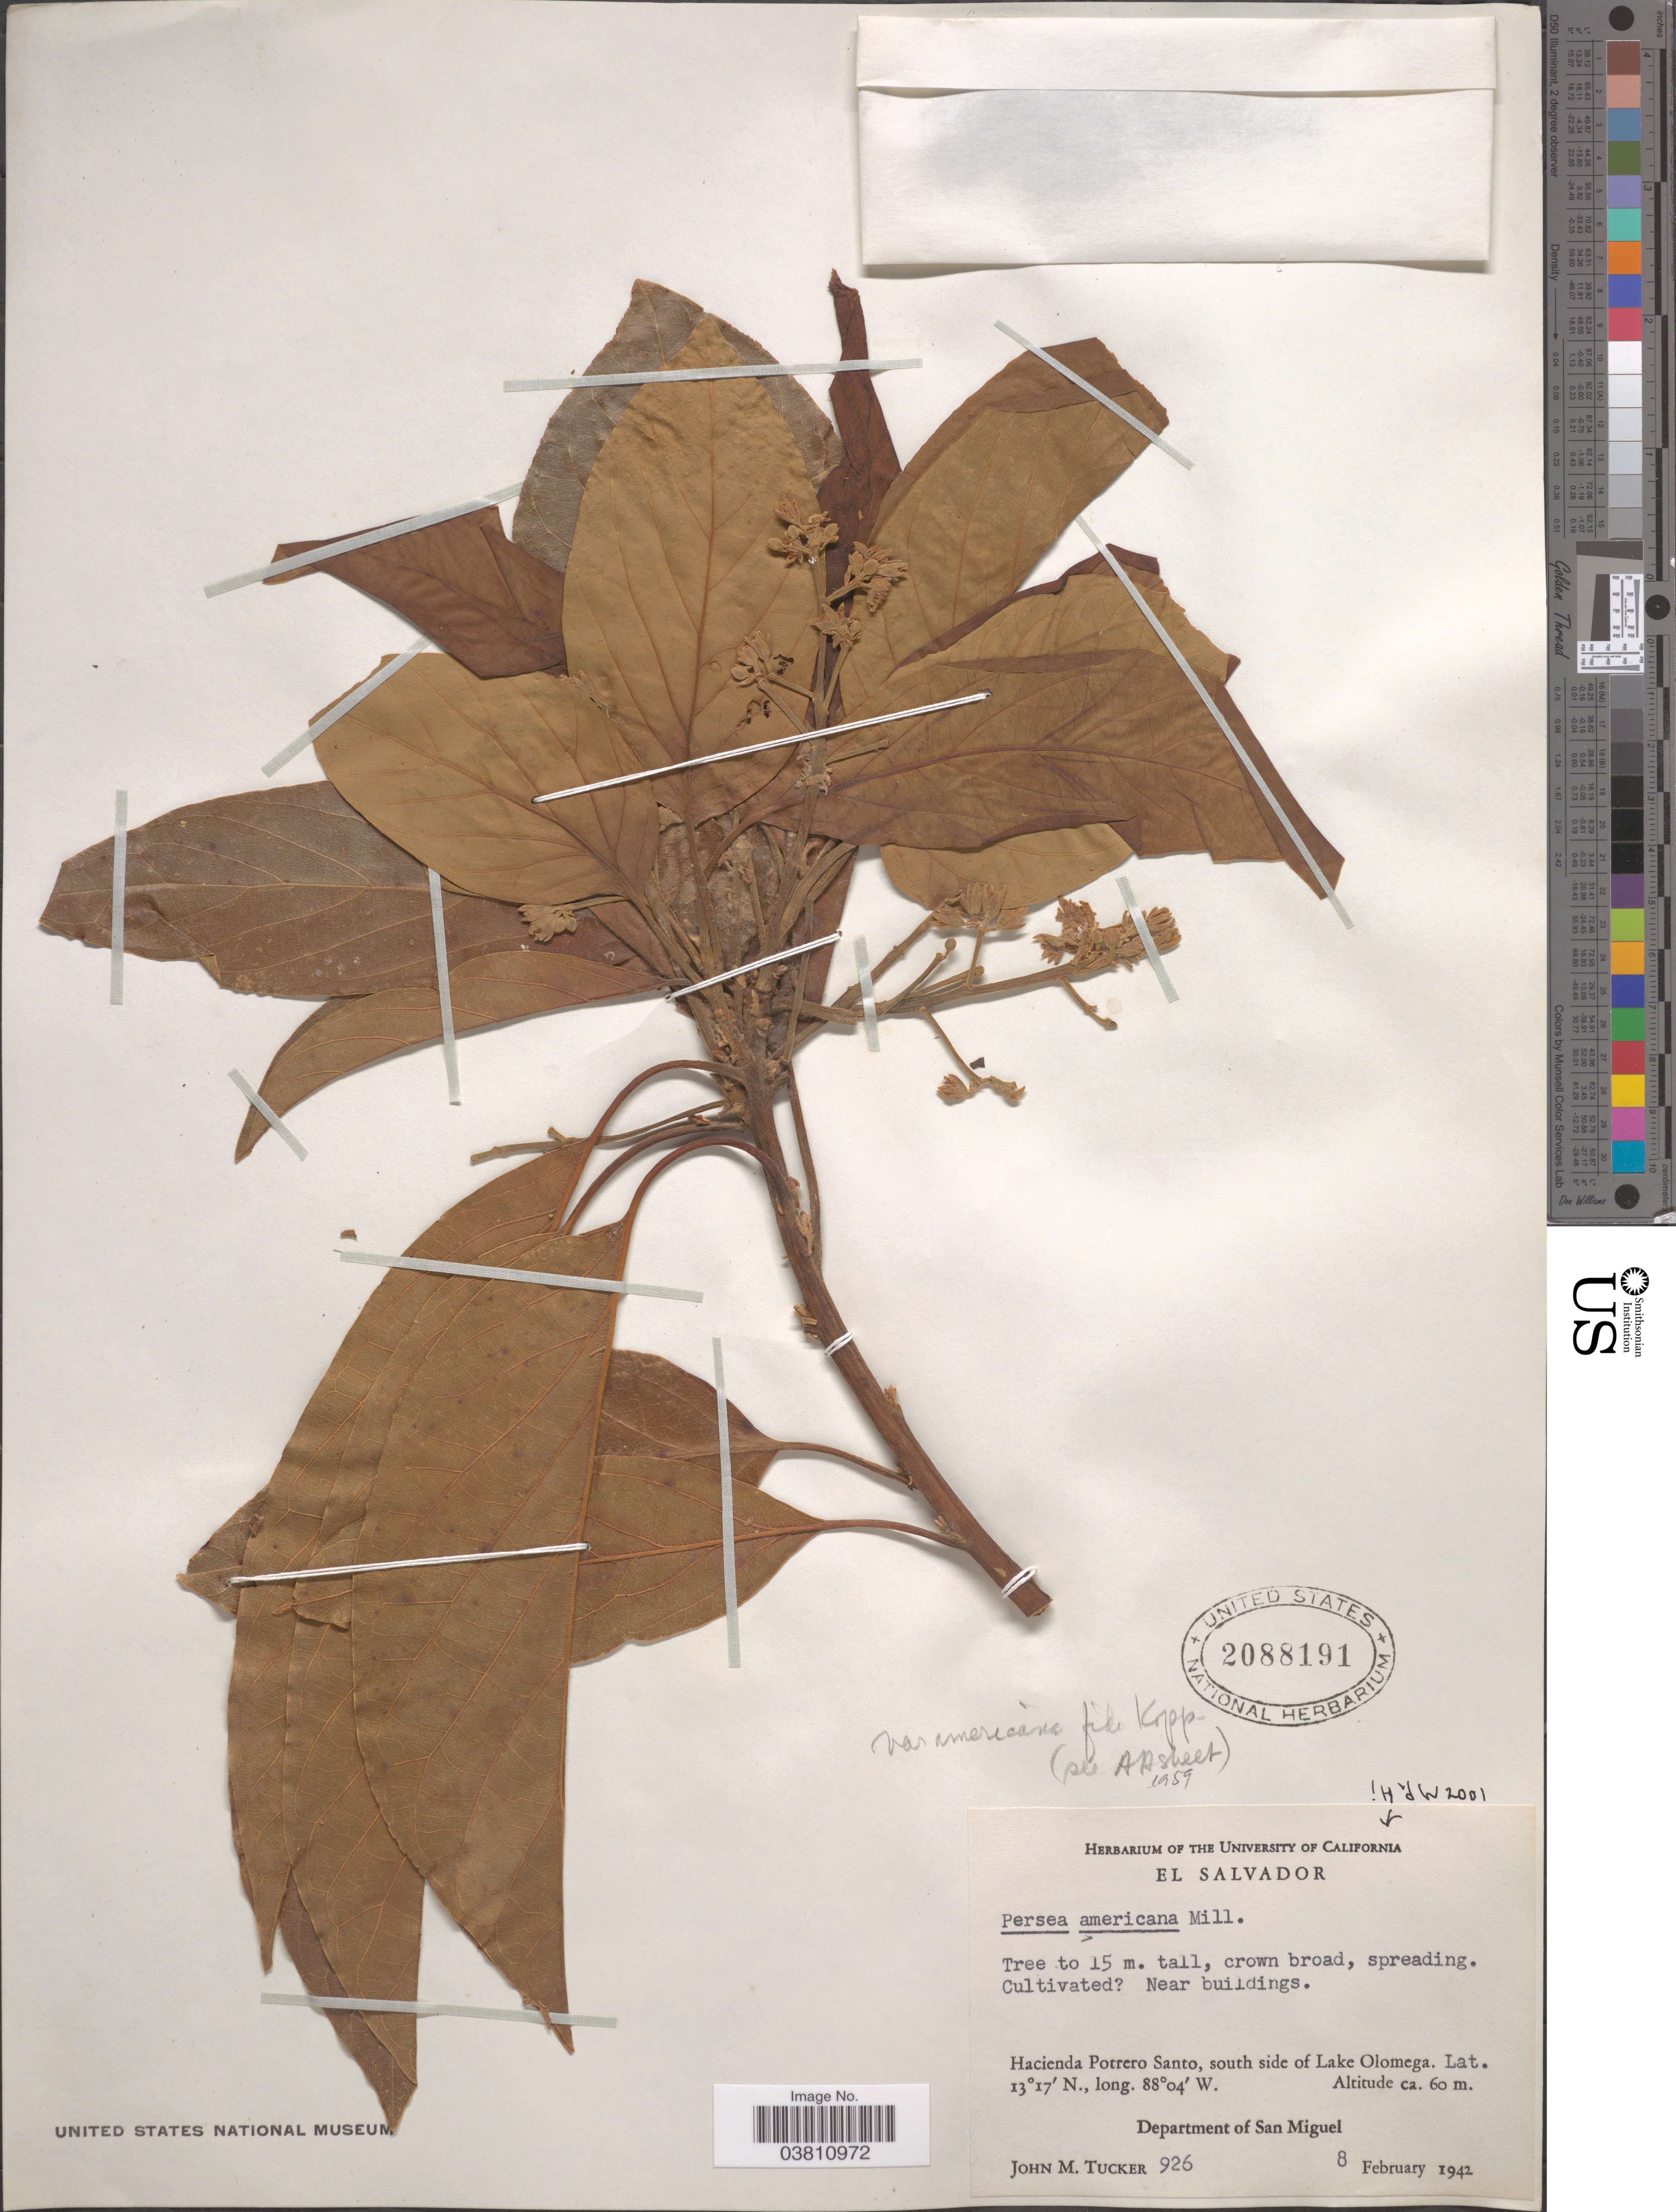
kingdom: Plantae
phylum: Tracheophyta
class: Magnoliopsida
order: Laurales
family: Lauraceae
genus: Persea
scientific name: Persea americana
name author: Mill.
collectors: J. M. Tucker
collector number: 926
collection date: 1942-02-08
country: El Salvador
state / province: San Miguel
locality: Hacienda Potrero Santo, south side of Lake Olomega. Department of San Miguel.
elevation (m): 60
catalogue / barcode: US 2088191